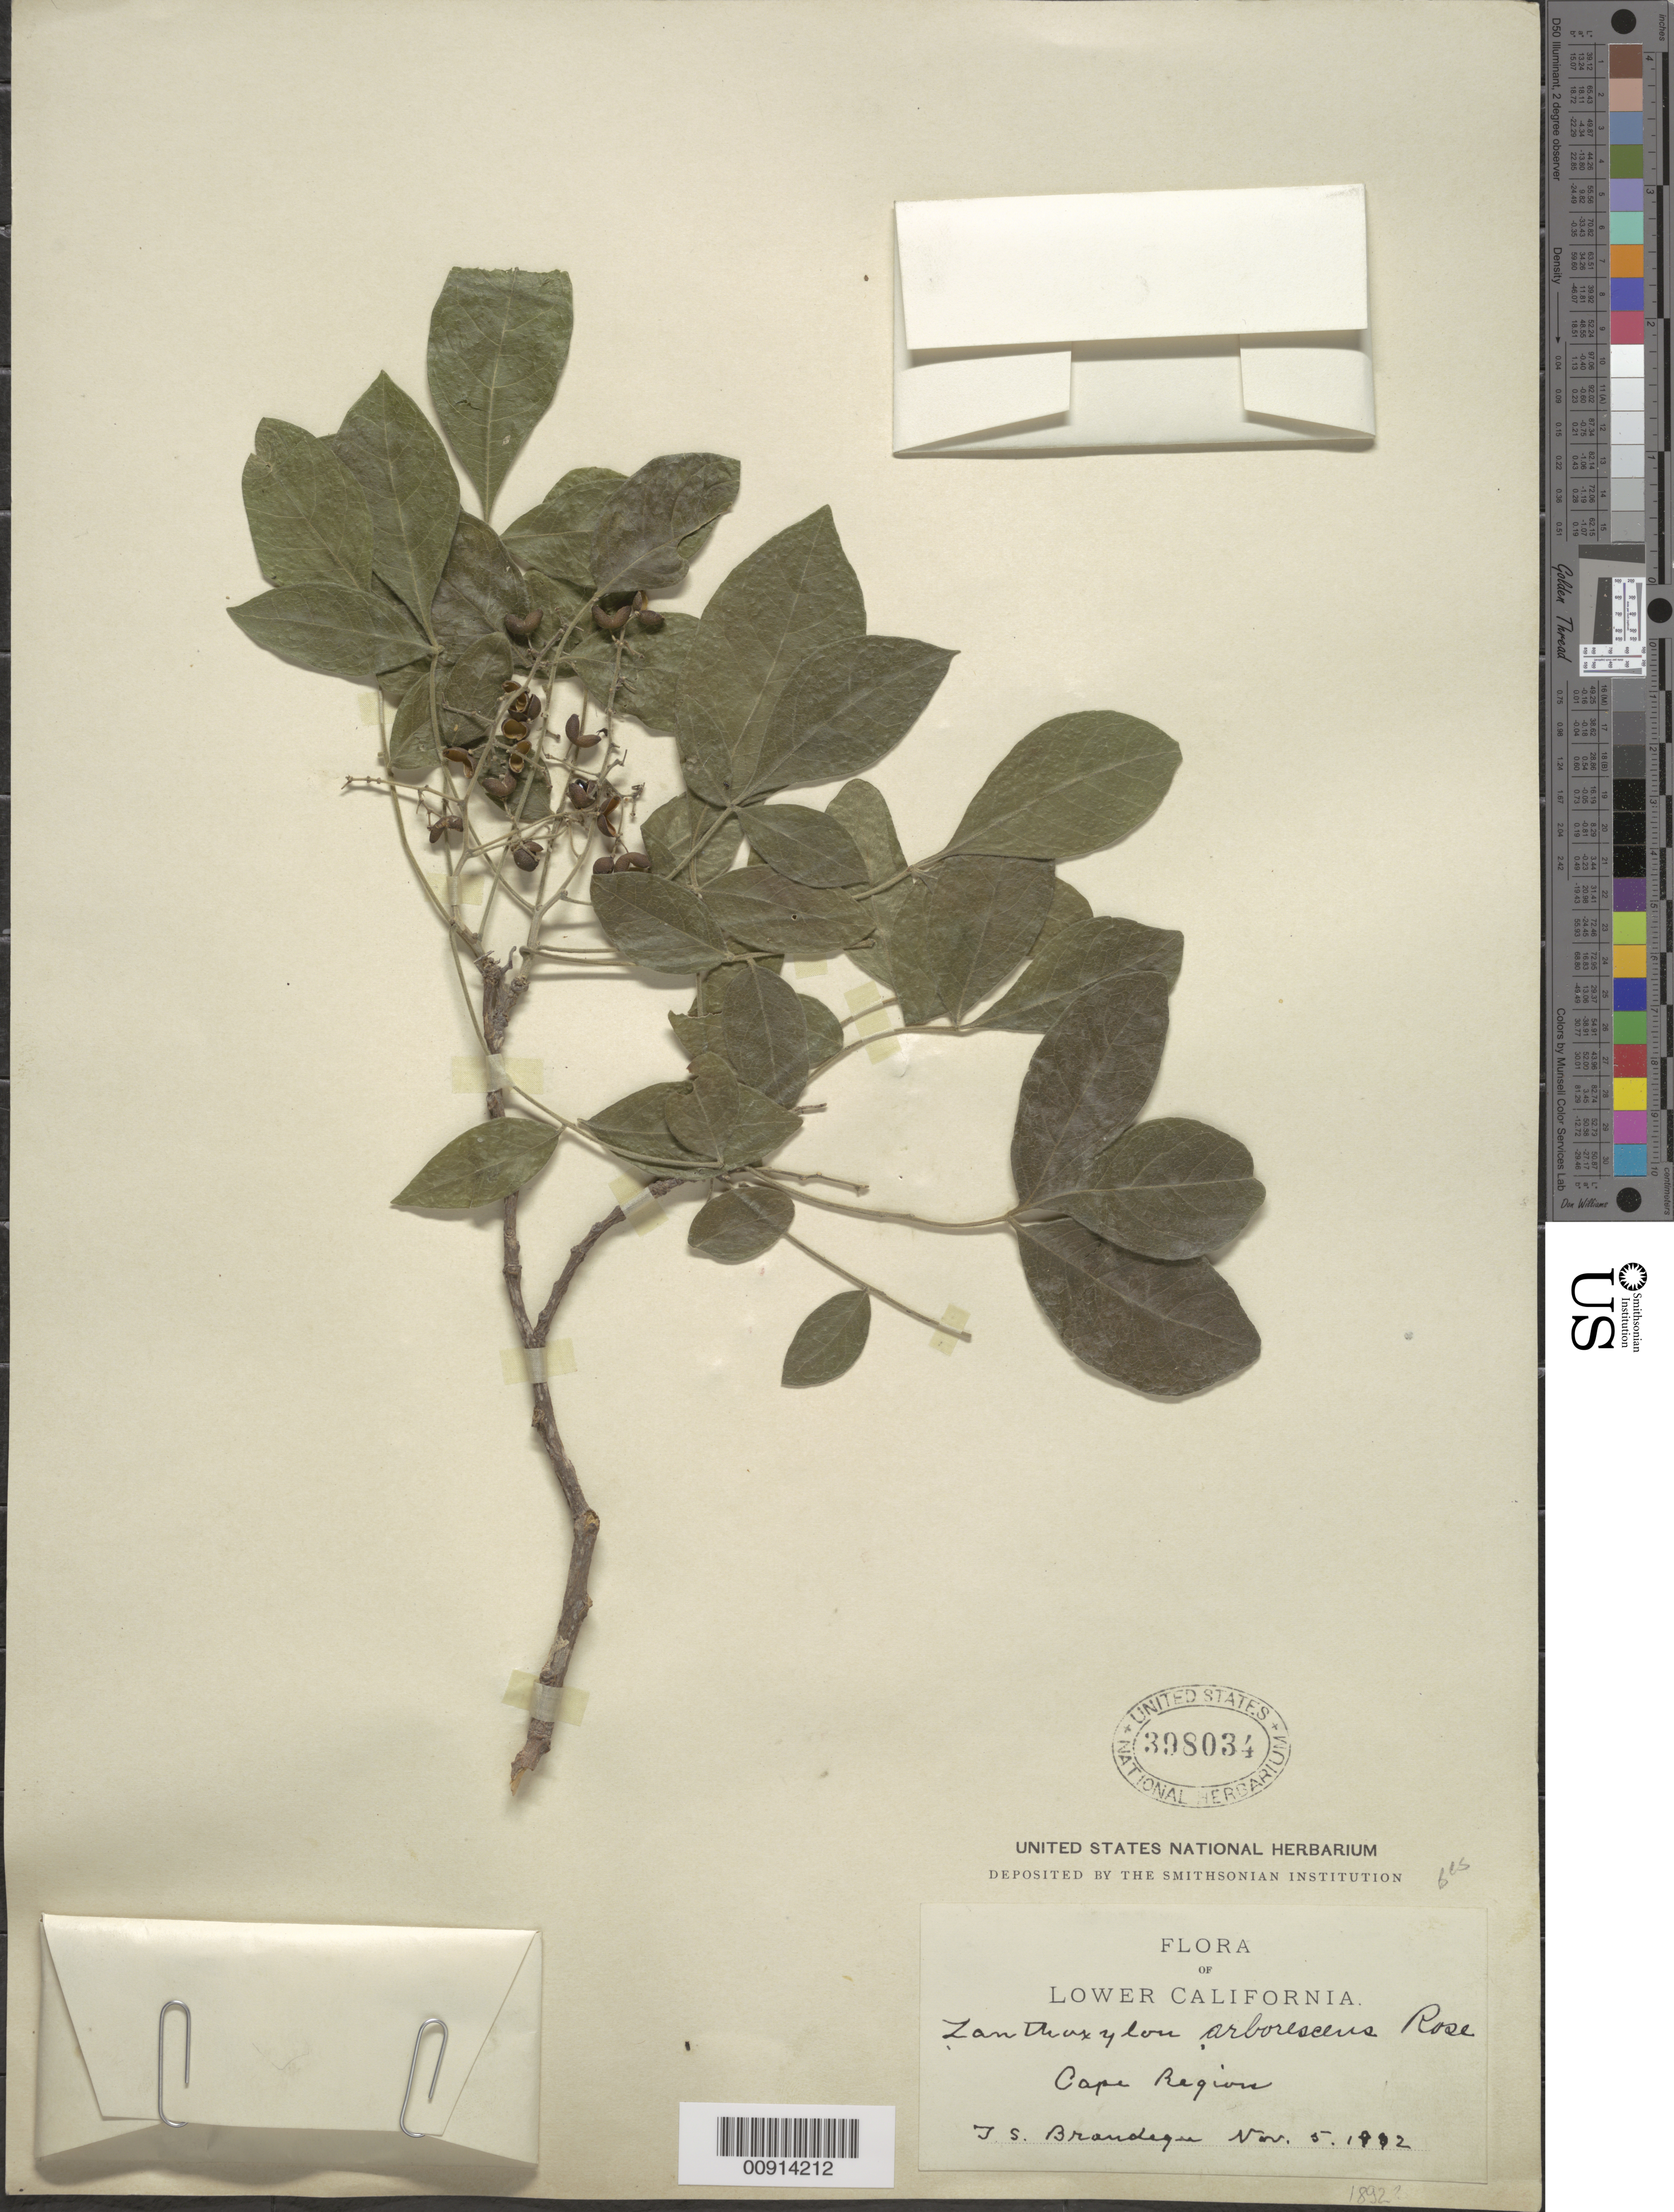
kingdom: Plantae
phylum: Tracheophyta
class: Magnoliopsida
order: Sapindales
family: Rutaceae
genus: Zanthoxylum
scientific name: Zanthoxylum arborescens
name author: Rose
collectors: T. S. Brandegee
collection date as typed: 05 Nov 1892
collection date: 1892-11-05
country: Mexico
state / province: Baja California Sur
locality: Cape Region, Lower California.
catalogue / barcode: US 398034